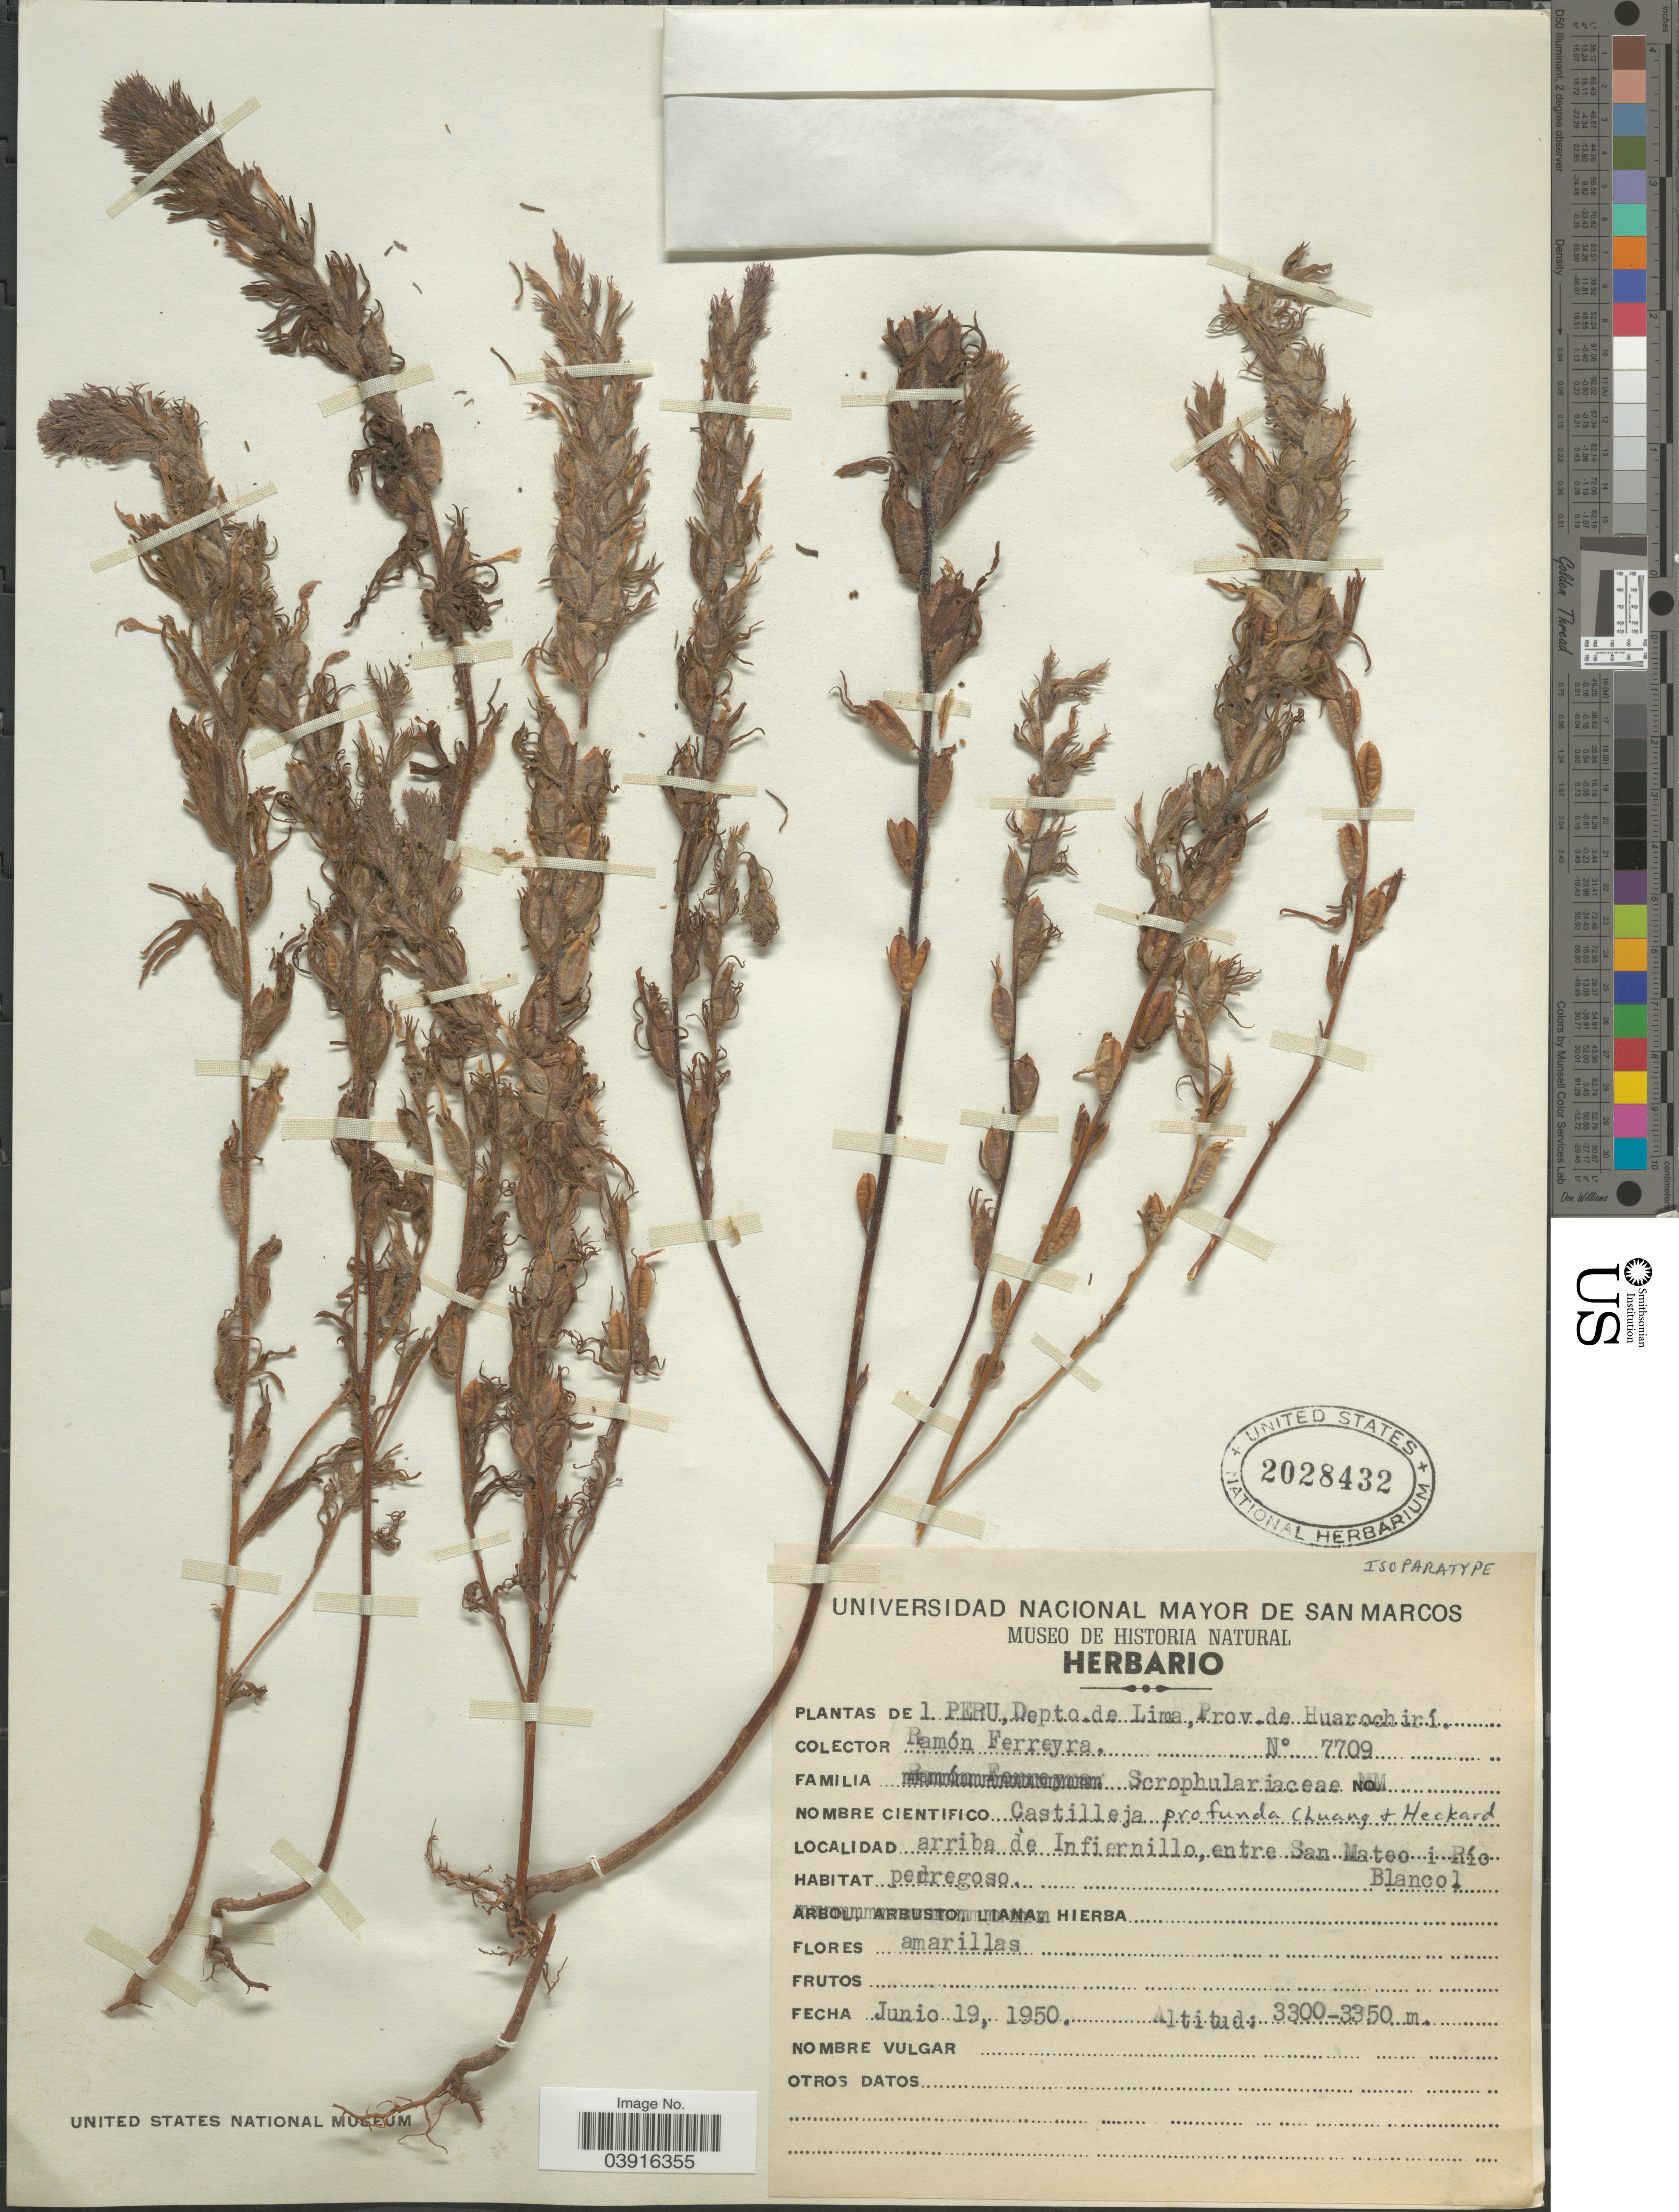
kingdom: Plantae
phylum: Tracheophyta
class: Magnoliopsida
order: Lamiales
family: Orobanchaceae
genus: Castilleja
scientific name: Castilleja profunda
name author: T.I. Chuang & Heckard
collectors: R. A. Ferreyra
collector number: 7709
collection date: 1950-06-19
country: Peru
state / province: Lima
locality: Arriba de Infiernillo, entre San Mateo i Río Blanco, Prov. de Huarochirí, Depto. de Lima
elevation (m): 3300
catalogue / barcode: US 2028432